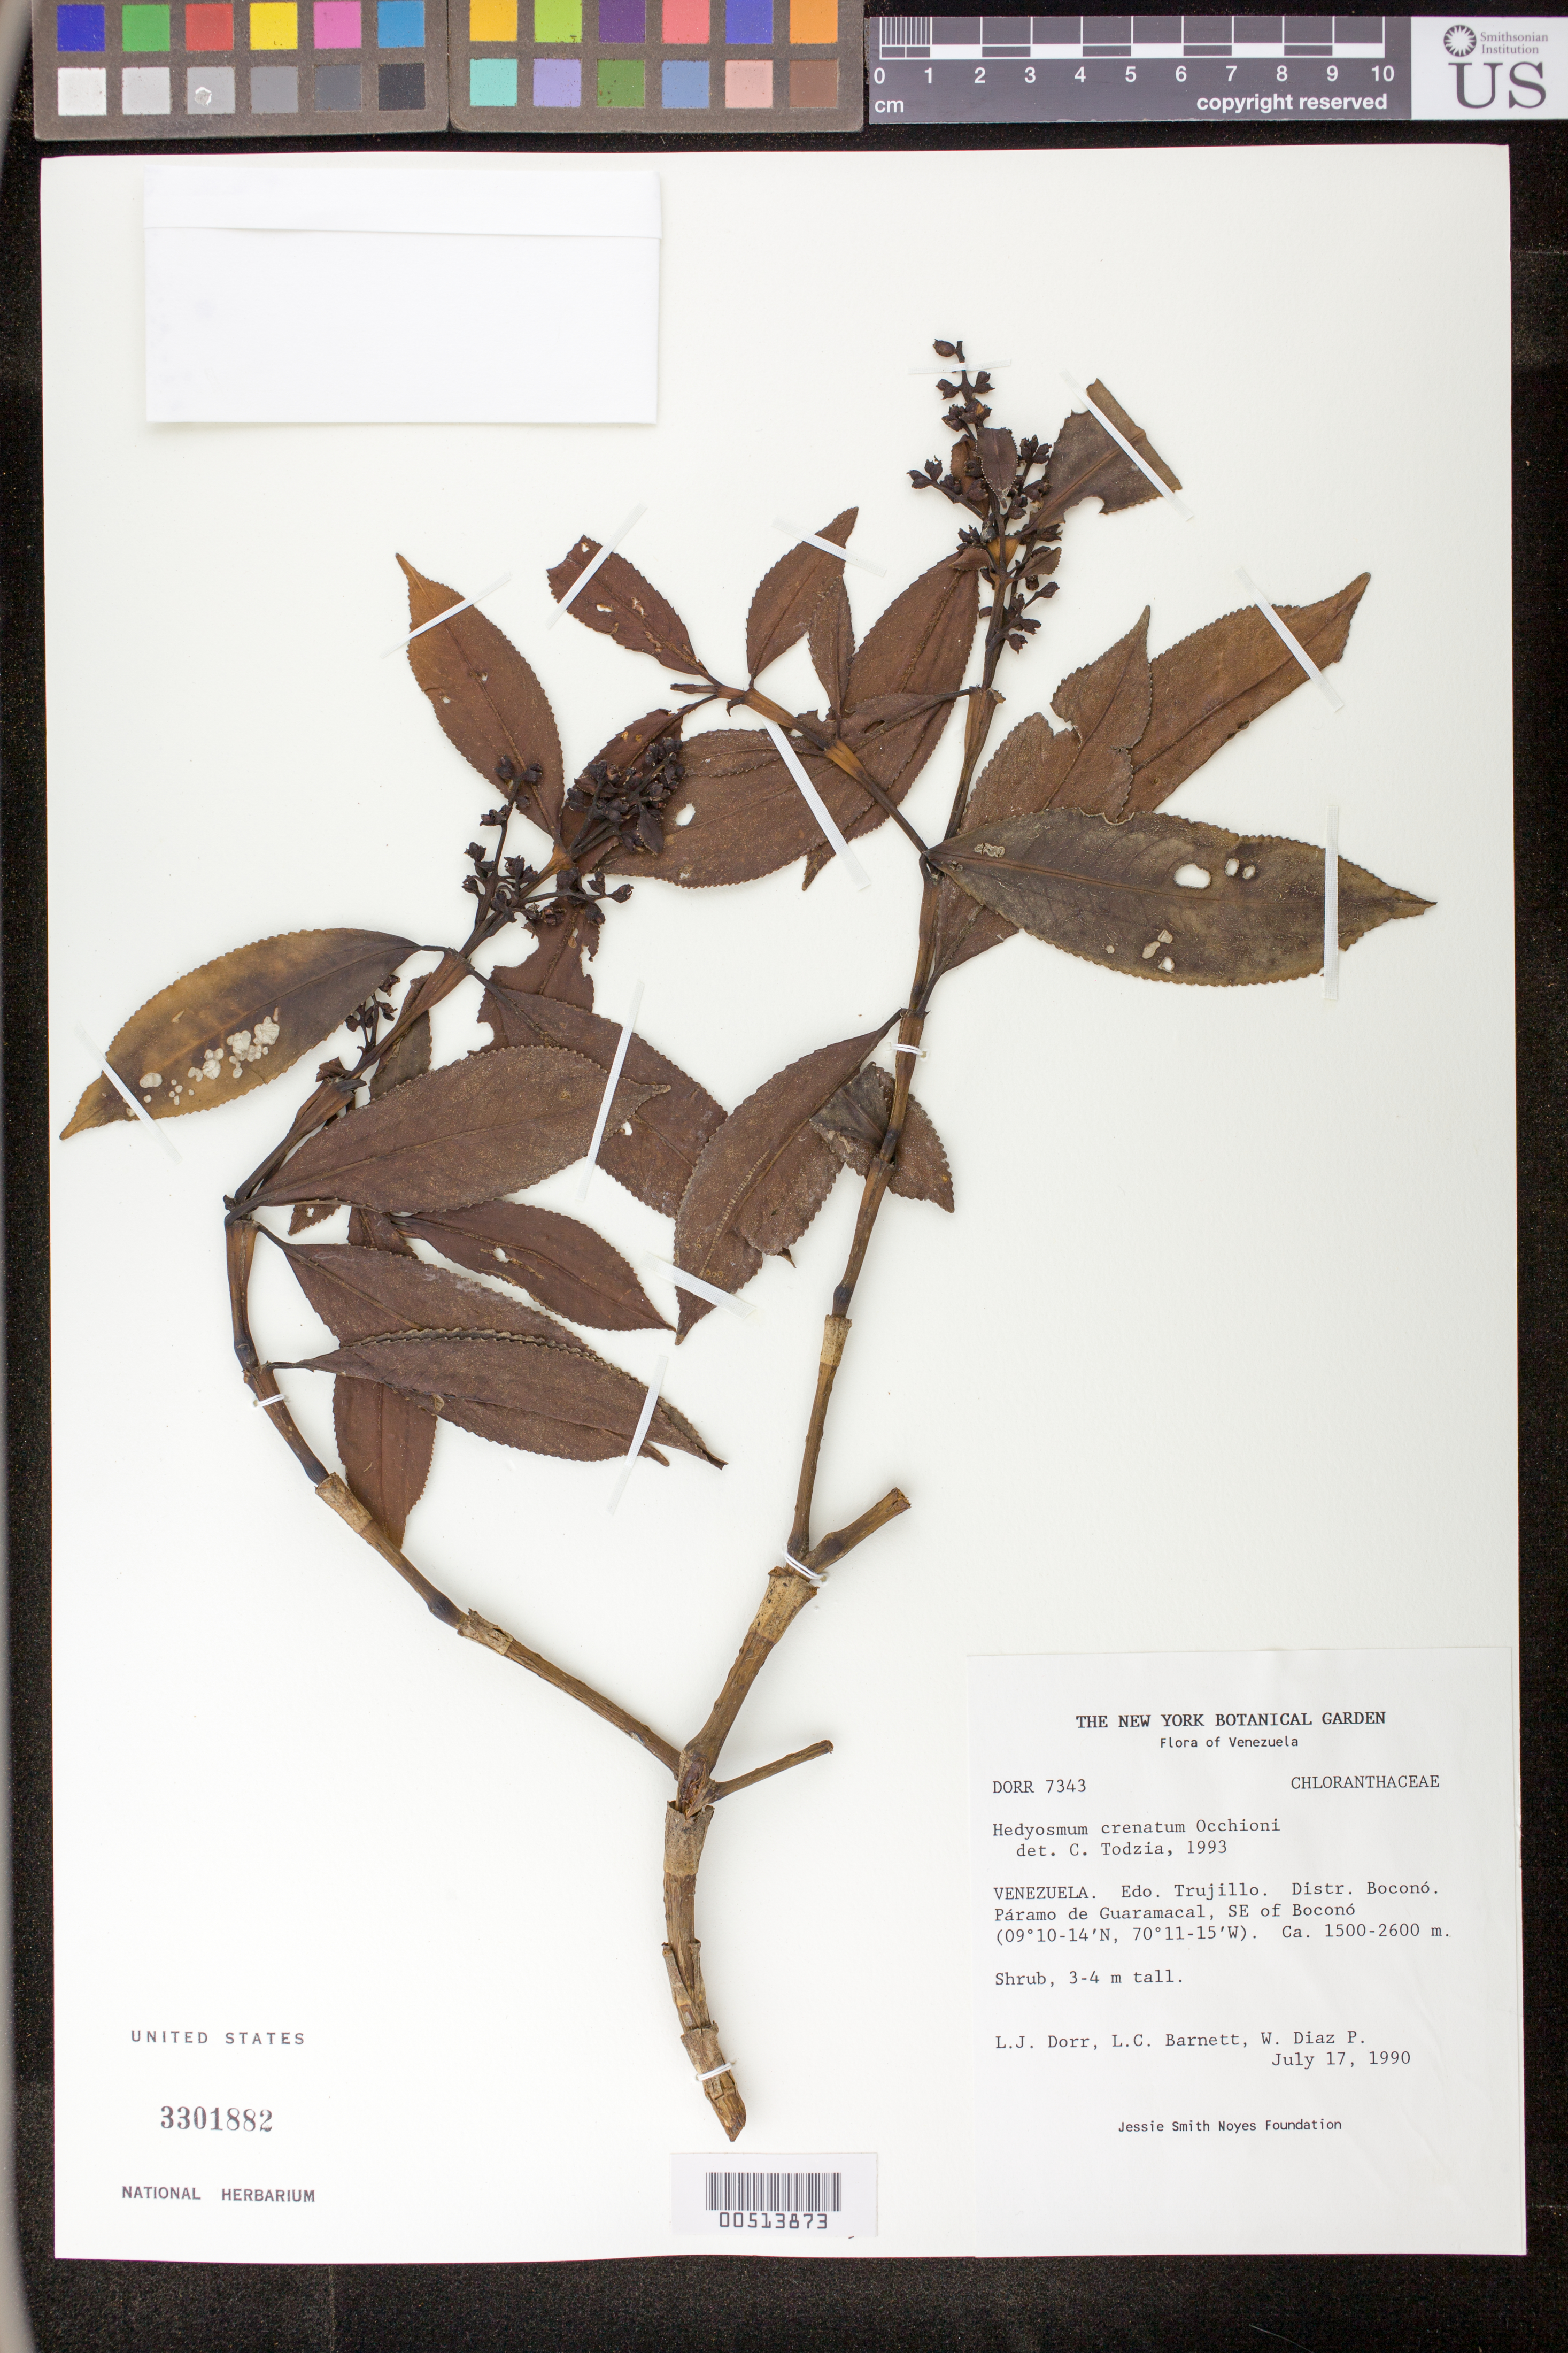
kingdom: Plantae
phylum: Tracheophyta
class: Magnoliopsida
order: Chloranthales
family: Chloranthaceae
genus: Hedyosmum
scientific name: Hedyosmum crenatum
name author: Occhioni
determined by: Todzia, C. A., (TEX), University of Texas Austin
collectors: L. J. Dorr, L. C. Barnett & W. Díaz P.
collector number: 7343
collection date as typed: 17 Jul 1990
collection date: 1990-07-17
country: Venezuela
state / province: Trujillo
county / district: Boconó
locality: Páramo de Guaramacal, SE of Boconó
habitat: Páramo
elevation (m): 1500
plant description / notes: NY, PORT, TEX, US, VEN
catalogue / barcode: US 3301882